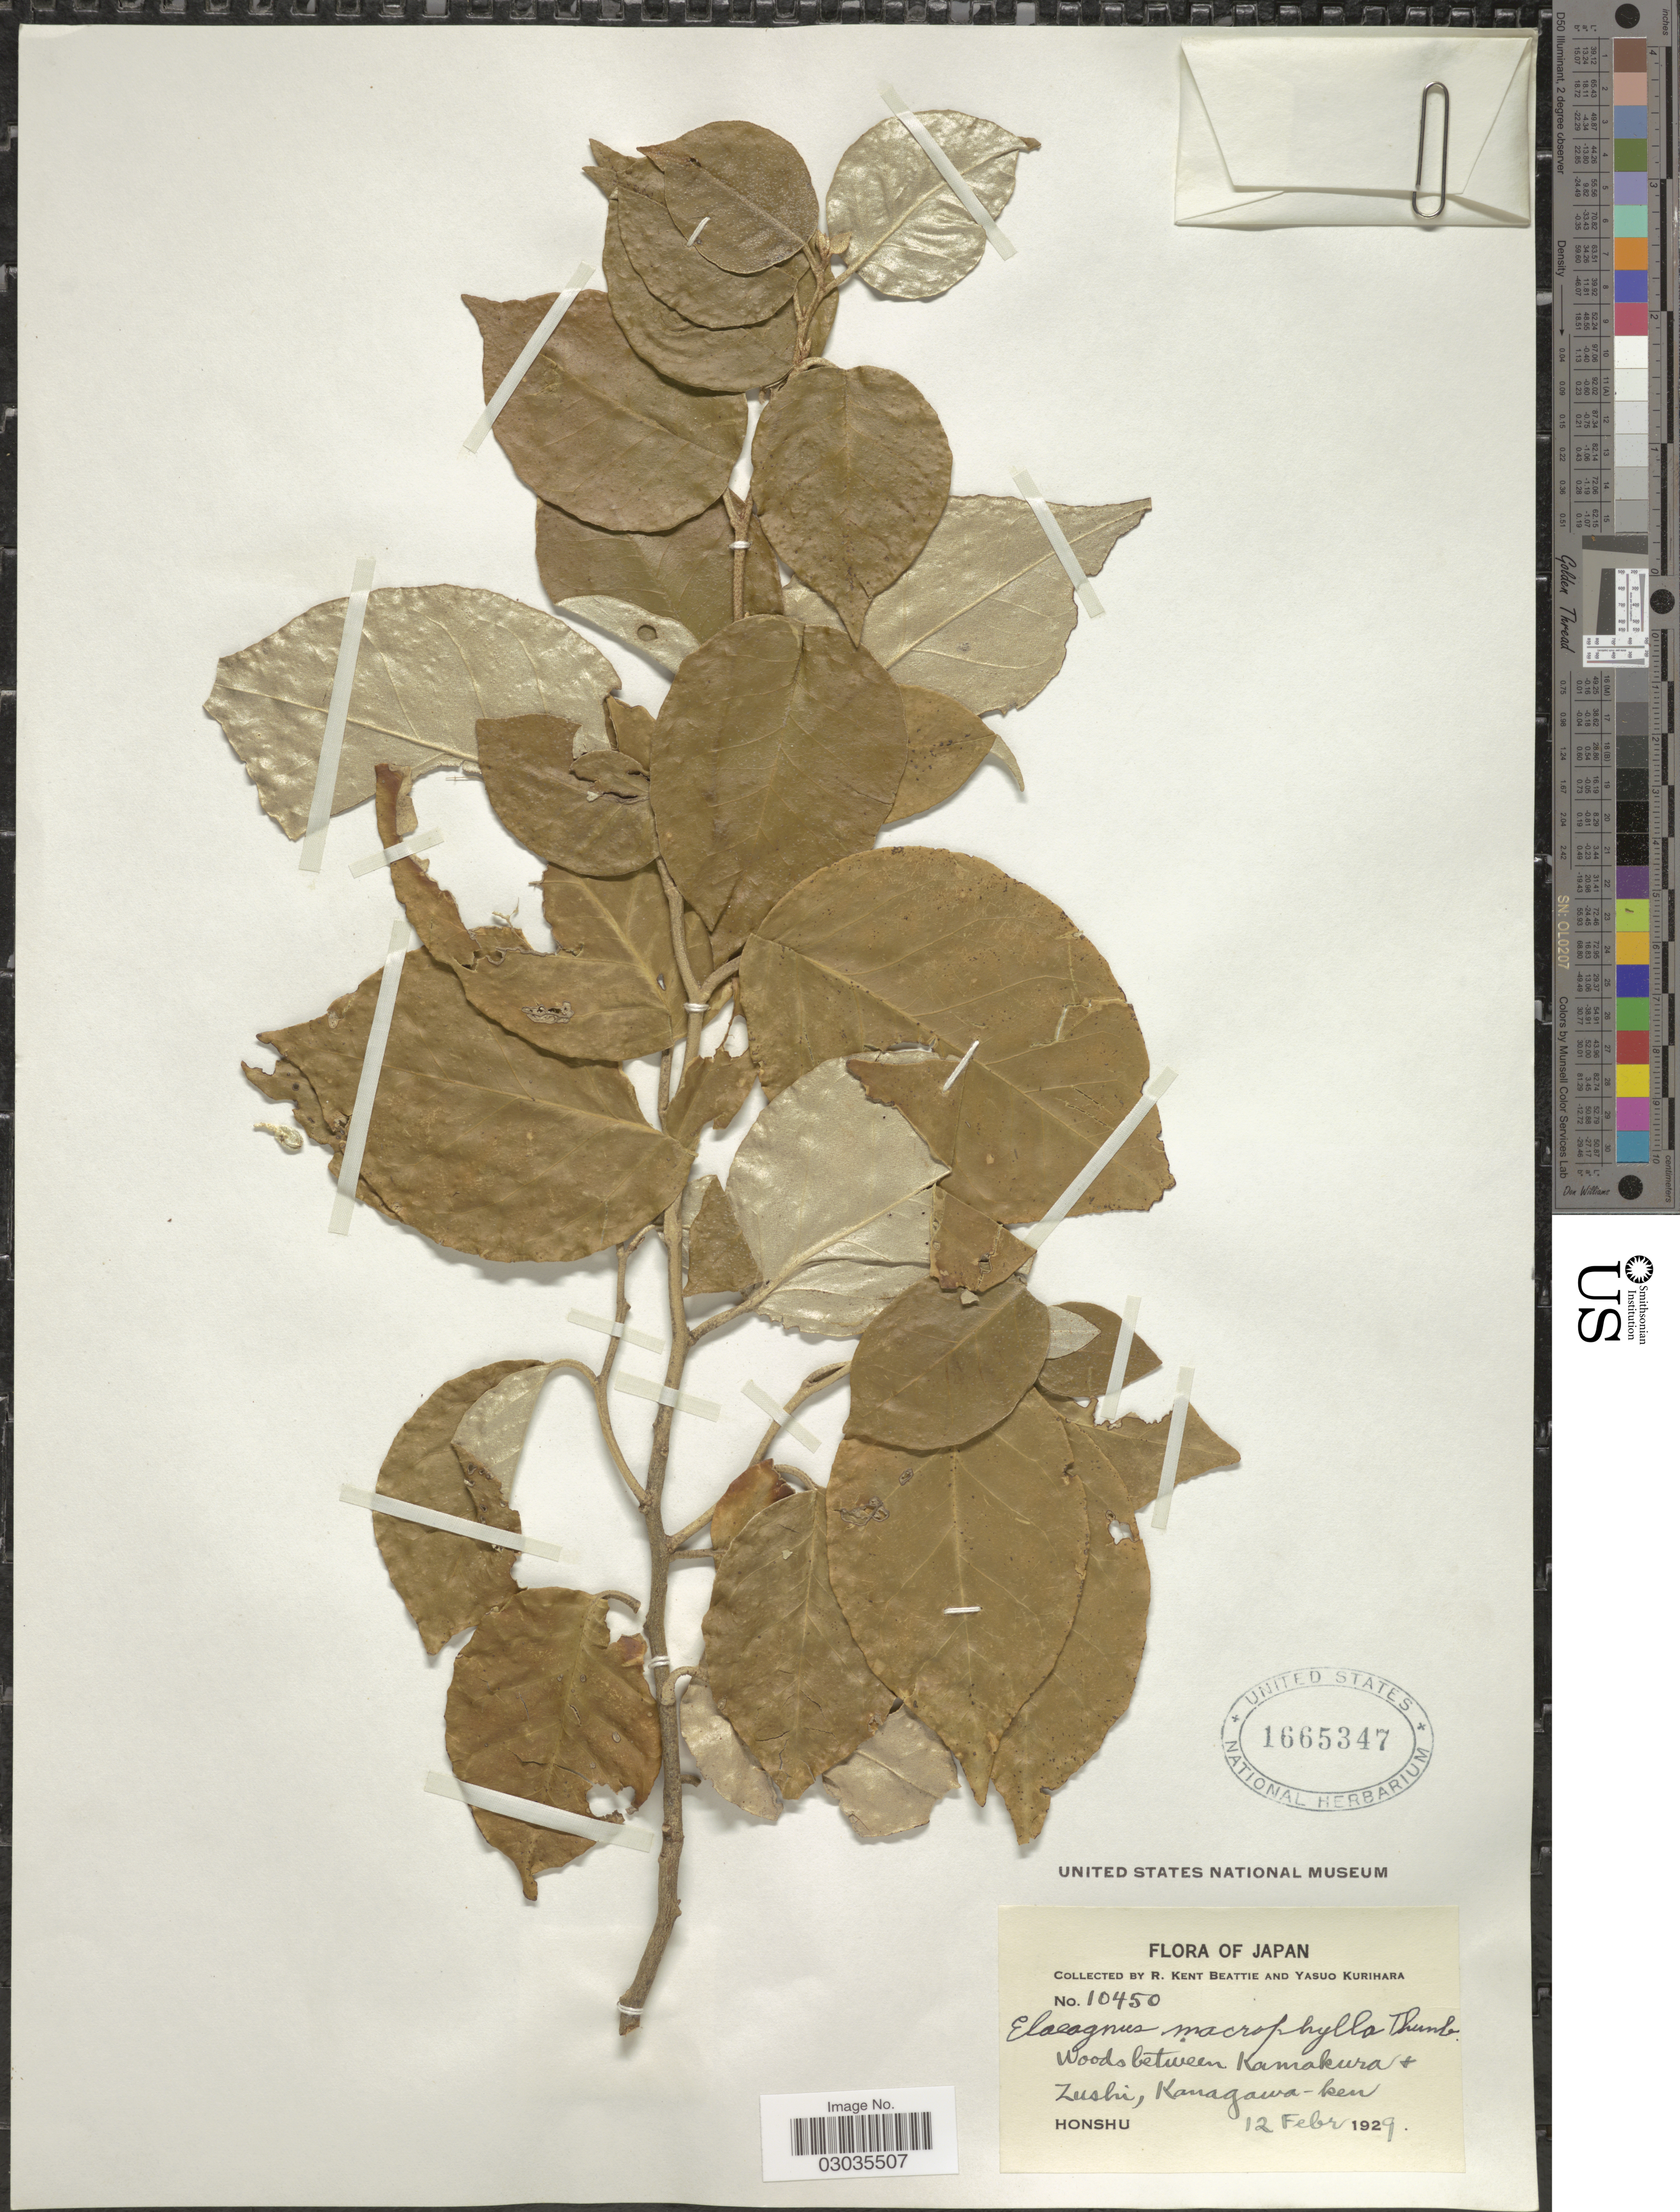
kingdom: Plantae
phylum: Tracheophyta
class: Magnoliopsida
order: Rosales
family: Elaeagnaceae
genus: Elaeagnus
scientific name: Elaeagnus macrophylla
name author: Thunb.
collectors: R. K. Beattie & Y. Kurihara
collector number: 10450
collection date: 1929-02-12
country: Japan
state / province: Kanagawa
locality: Woods between Kamakura + Zushi, Kanagawa-ken. Honshu.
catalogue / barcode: US 1665347